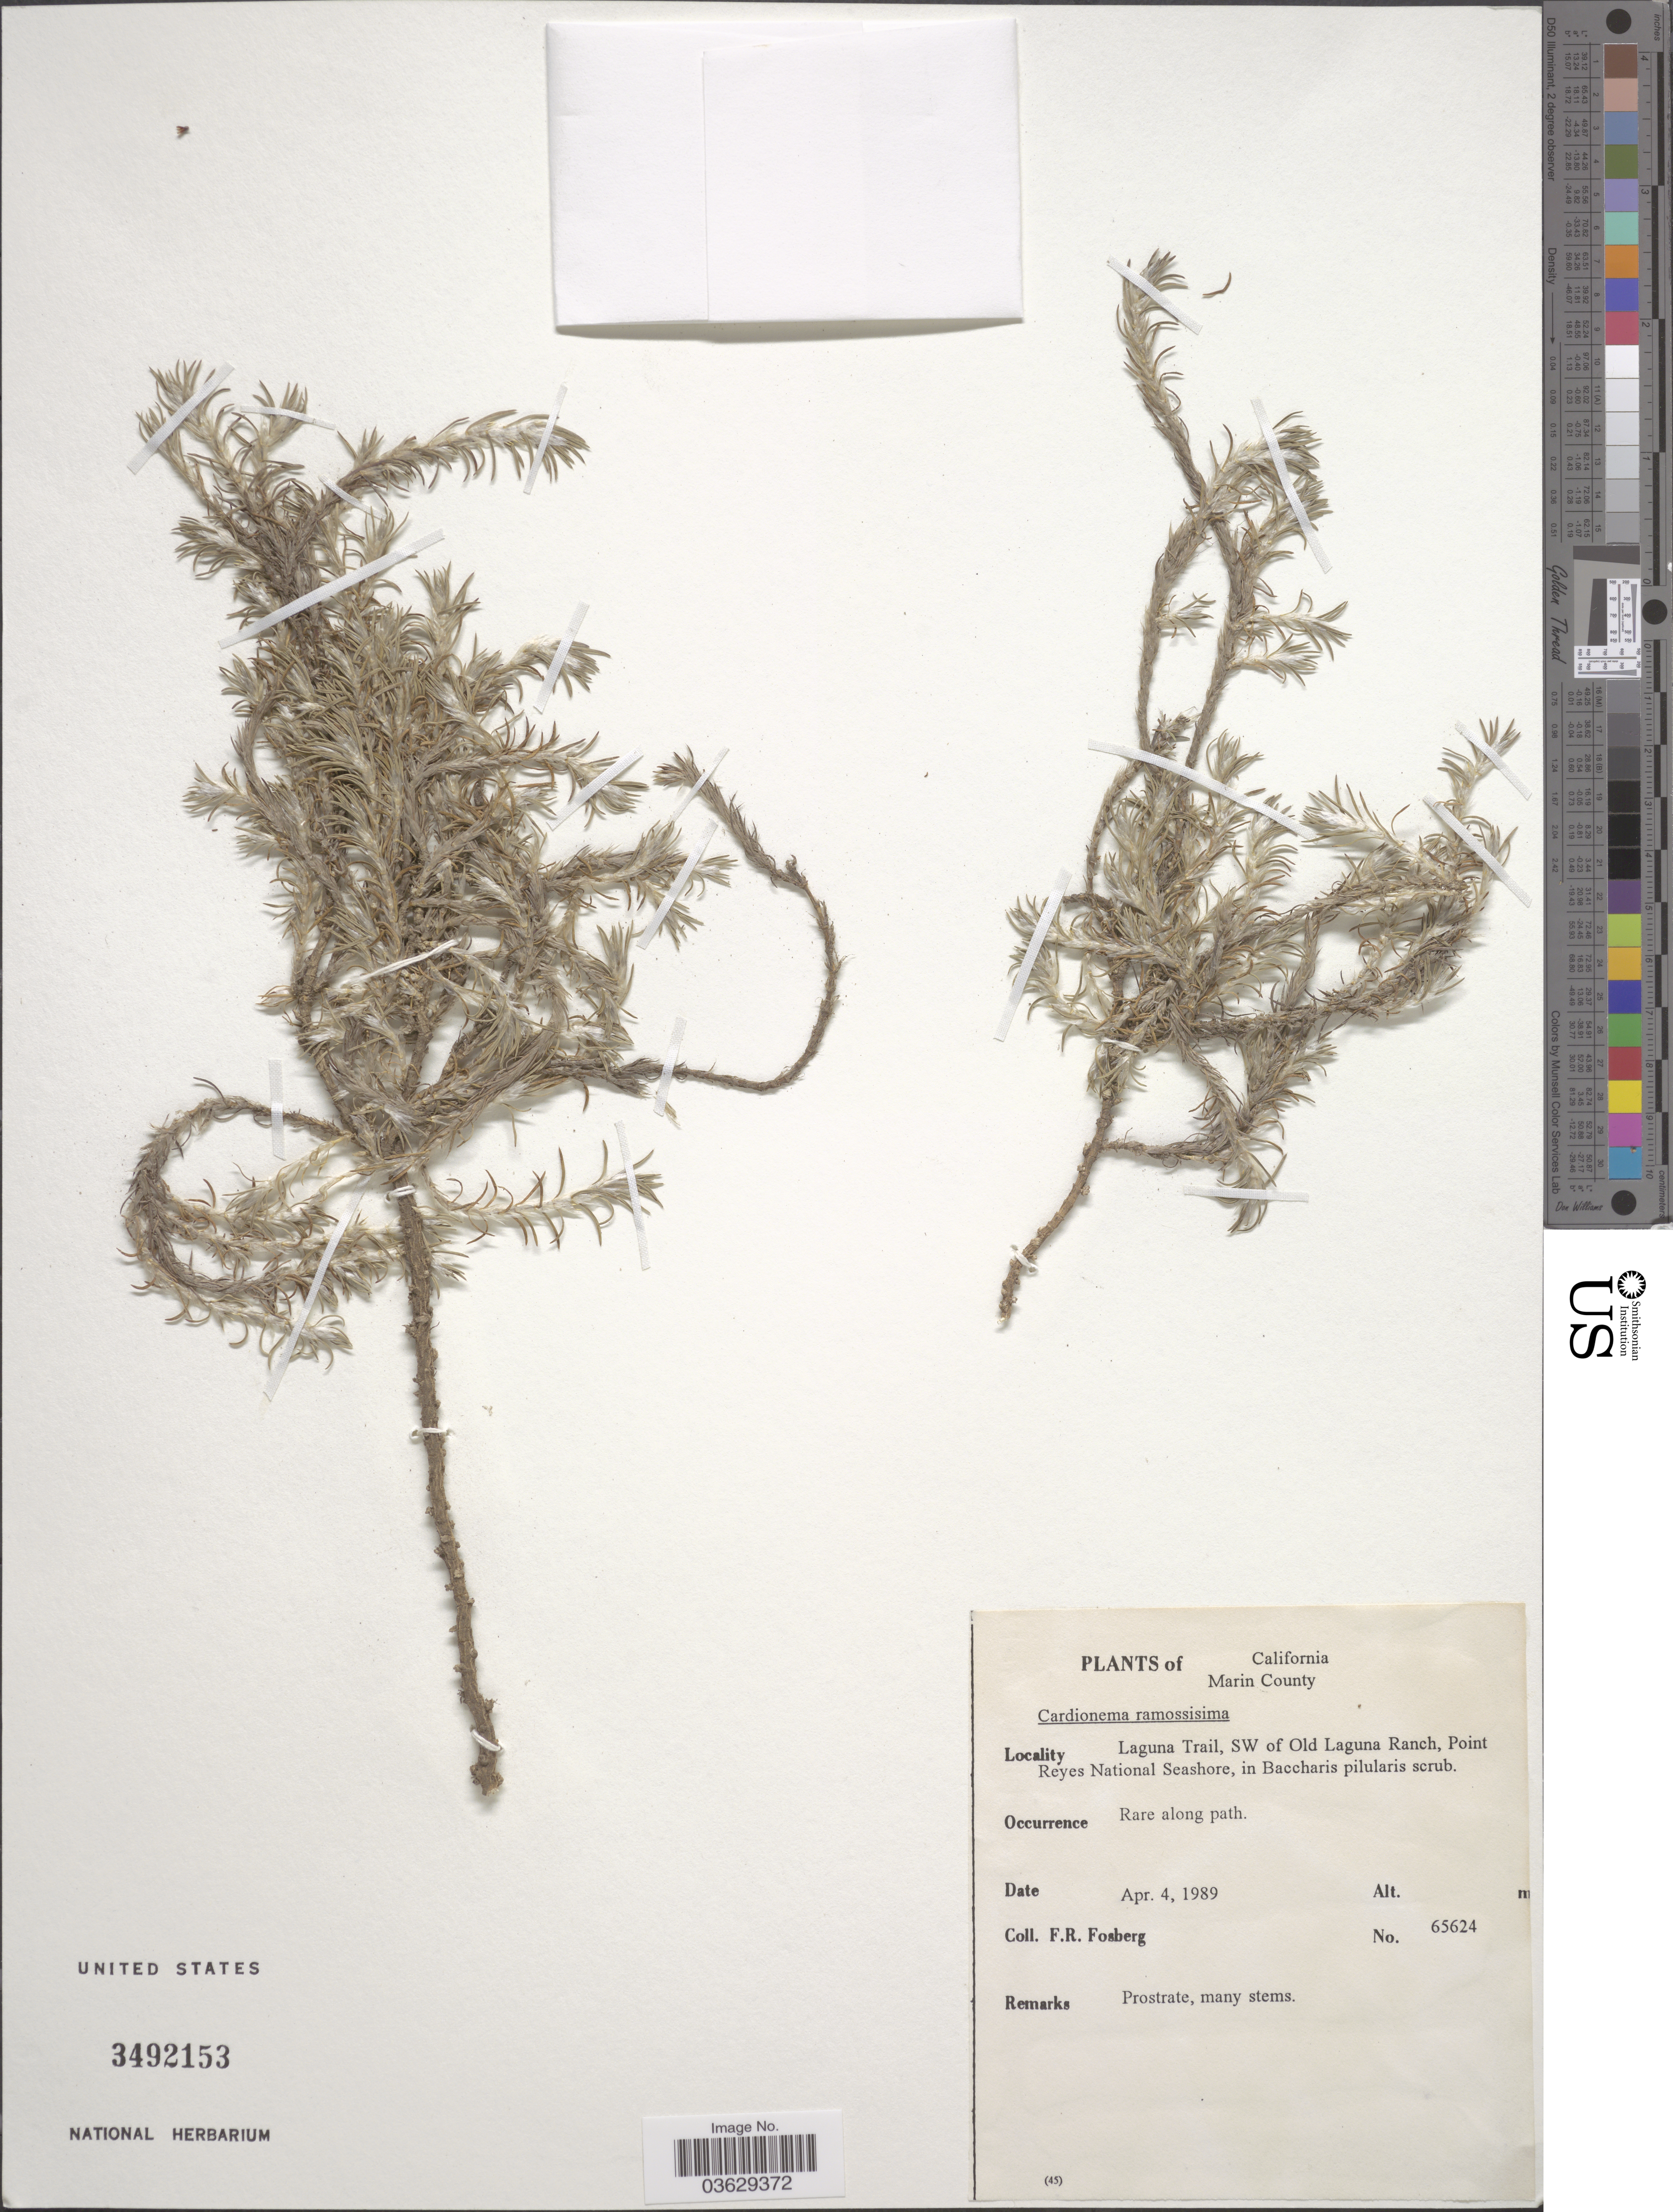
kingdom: Plantae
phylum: Tracheophyta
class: Magnoliopsida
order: Caryophyllales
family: Caryophyllaceae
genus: Cardionema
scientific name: Cardionema ramosissimum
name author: (Weinm.) A. Nelson & J.F. Macbr.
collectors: F. R. Fosberg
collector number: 65624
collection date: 1989-04-04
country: United States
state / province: California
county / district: Marin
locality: Marin County. Laguna Trail, SW of Old Laguna Ranch, Point Reyes National Seashore, in Baccharis pilularis scrub.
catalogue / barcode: US 3492153